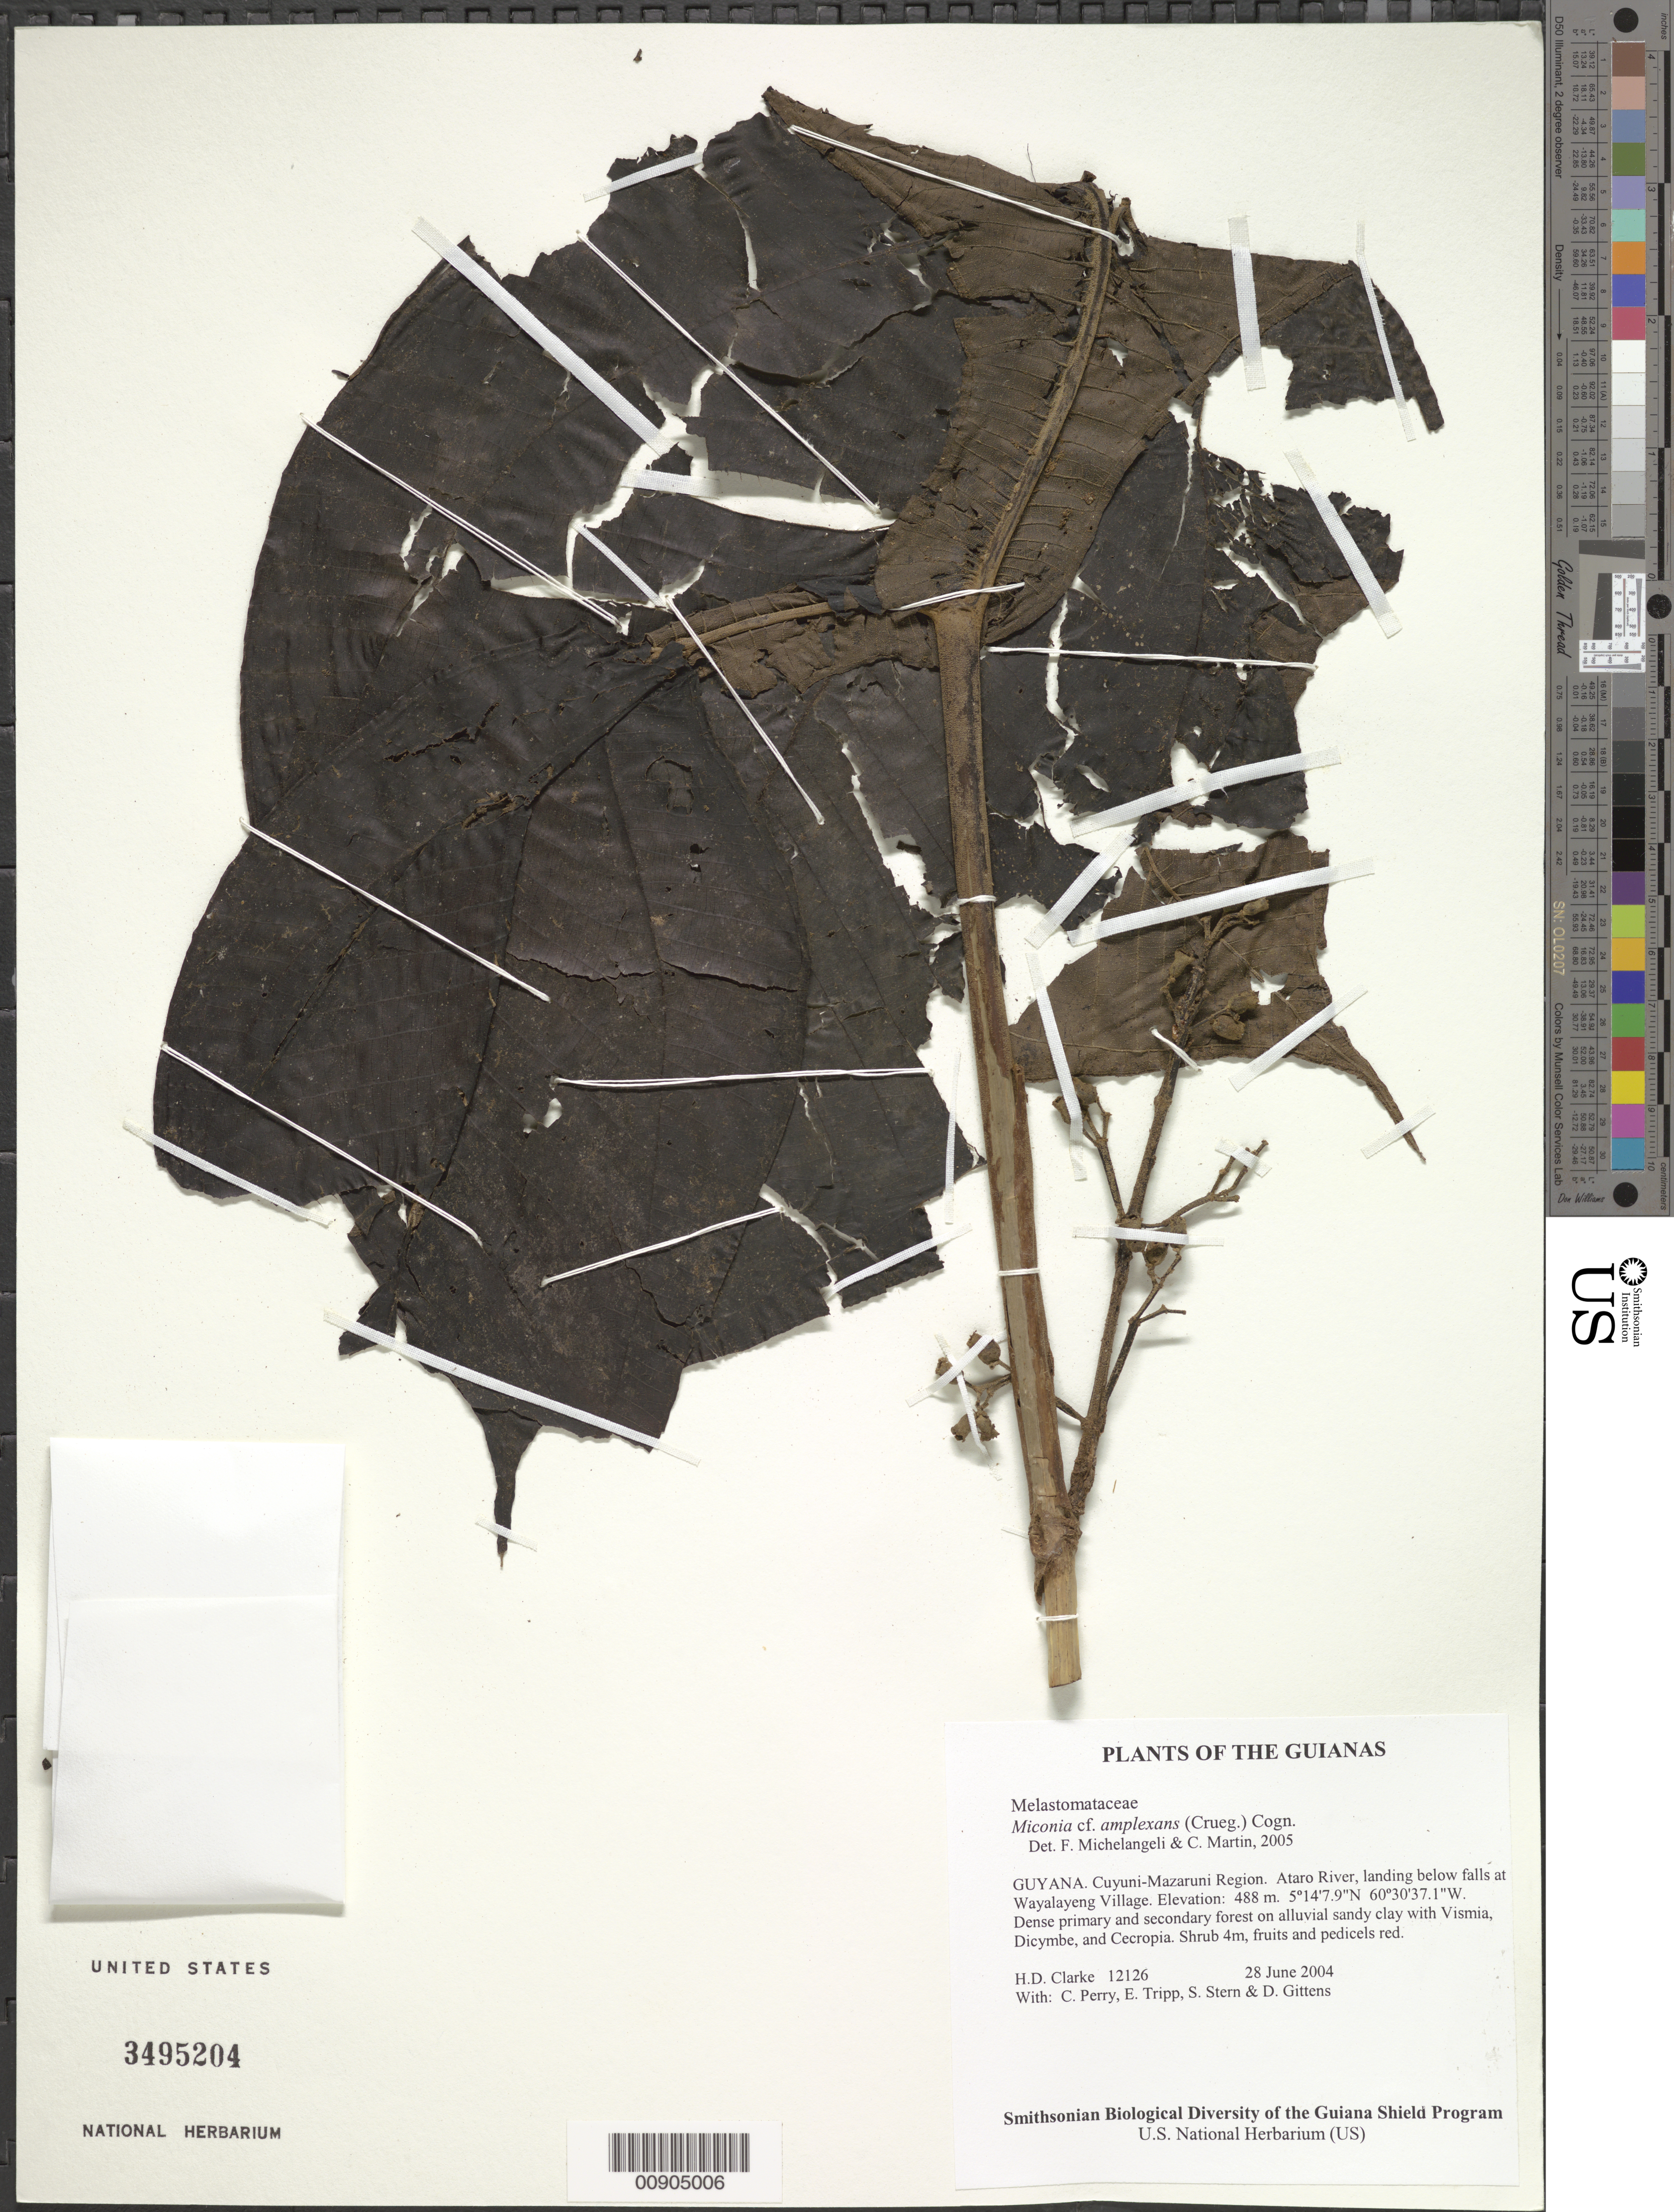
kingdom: Plantae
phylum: Tracheophyta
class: Magnoliopsida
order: Myrtales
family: Melastomataceae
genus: Miconia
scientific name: Miconia amplexans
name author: (Crueg.) Cogn.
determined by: Michelangeli, F. A.; Martin, C.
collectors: H. D. Clarke, C. Perry, E. Tripp, S. R. Stern & D. Gittens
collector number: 12126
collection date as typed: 28 June 2004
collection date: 2004-06-28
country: Guyana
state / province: Cuyuni-Mazaruni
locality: Ataro River, landing below falls at Wayalayeng Village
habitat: Dense primary and secondary forest on alluvial sandy clay with Vismia, Dicymbe, and Cecropia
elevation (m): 488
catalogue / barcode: US 3495204